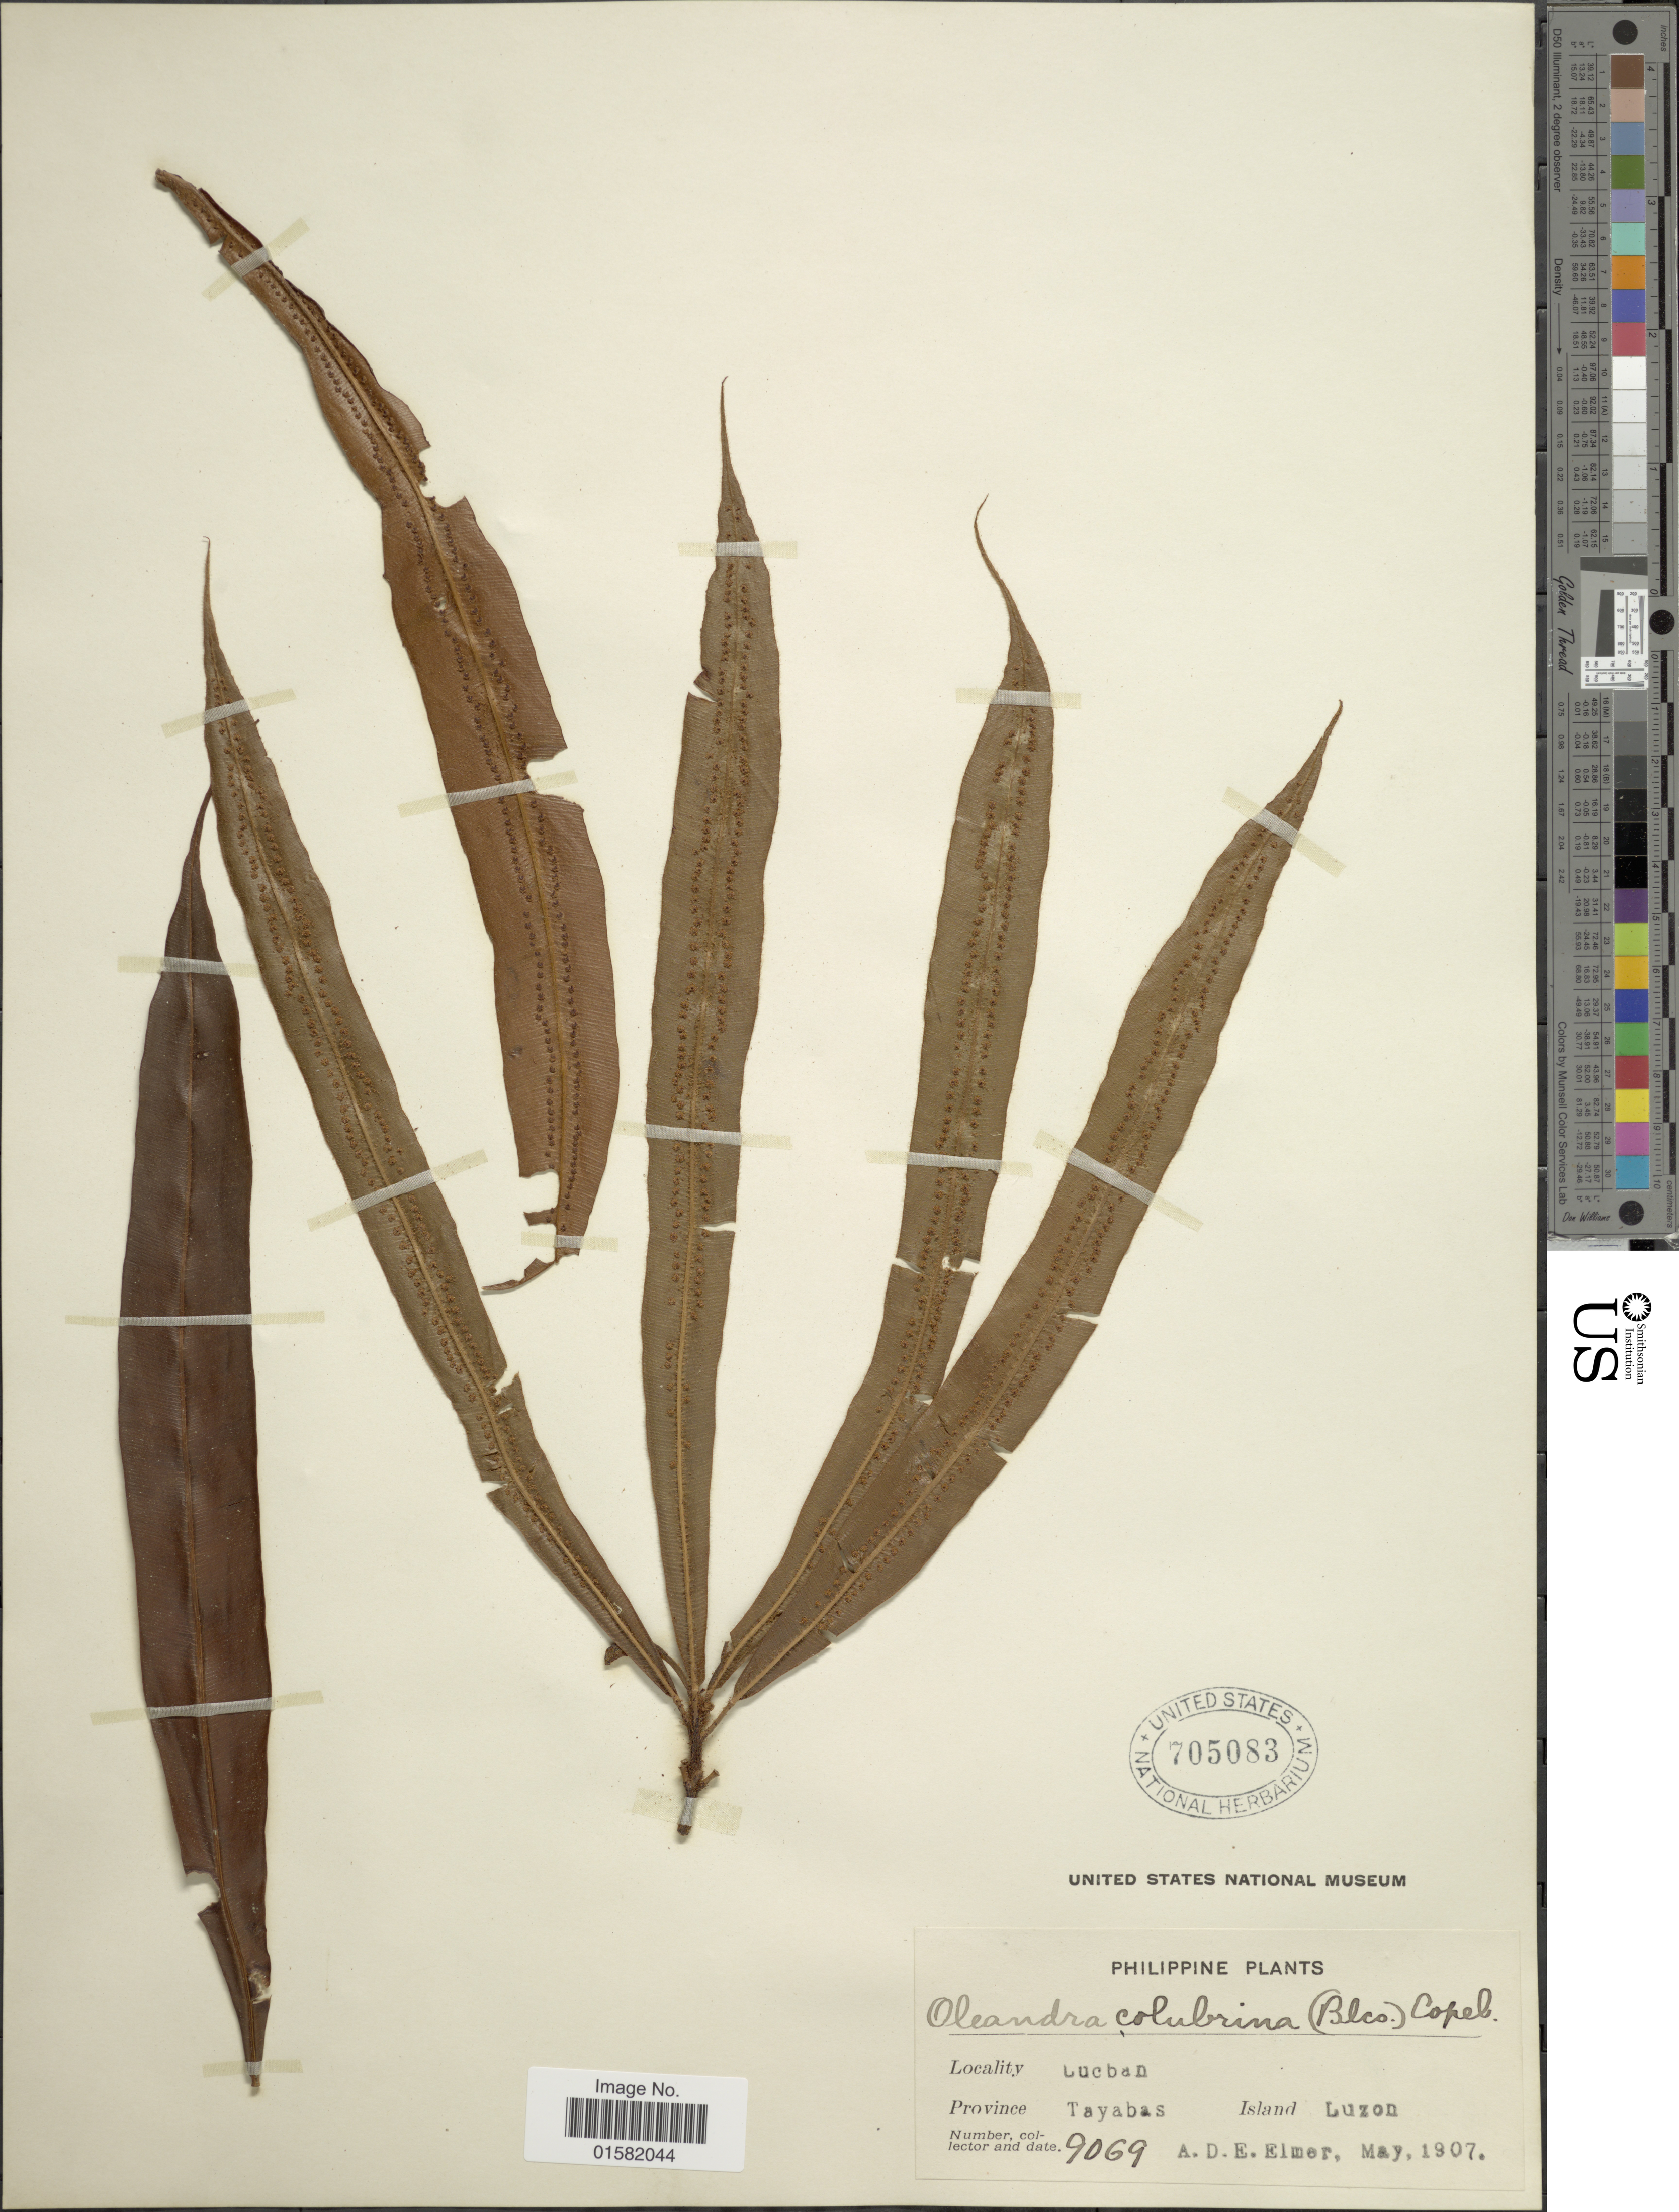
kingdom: Plantae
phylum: Tracheophyta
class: Polypodiopsida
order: Polypodiales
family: Oleandraceae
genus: Oleandra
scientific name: Oleandra maquilingensis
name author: Copel.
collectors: A. D. E. Elmer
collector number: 9069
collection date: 1907-05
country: Philippines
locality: Philippine, Tucban, Province Tayabas, Island Luzon.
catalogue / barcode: US 705083